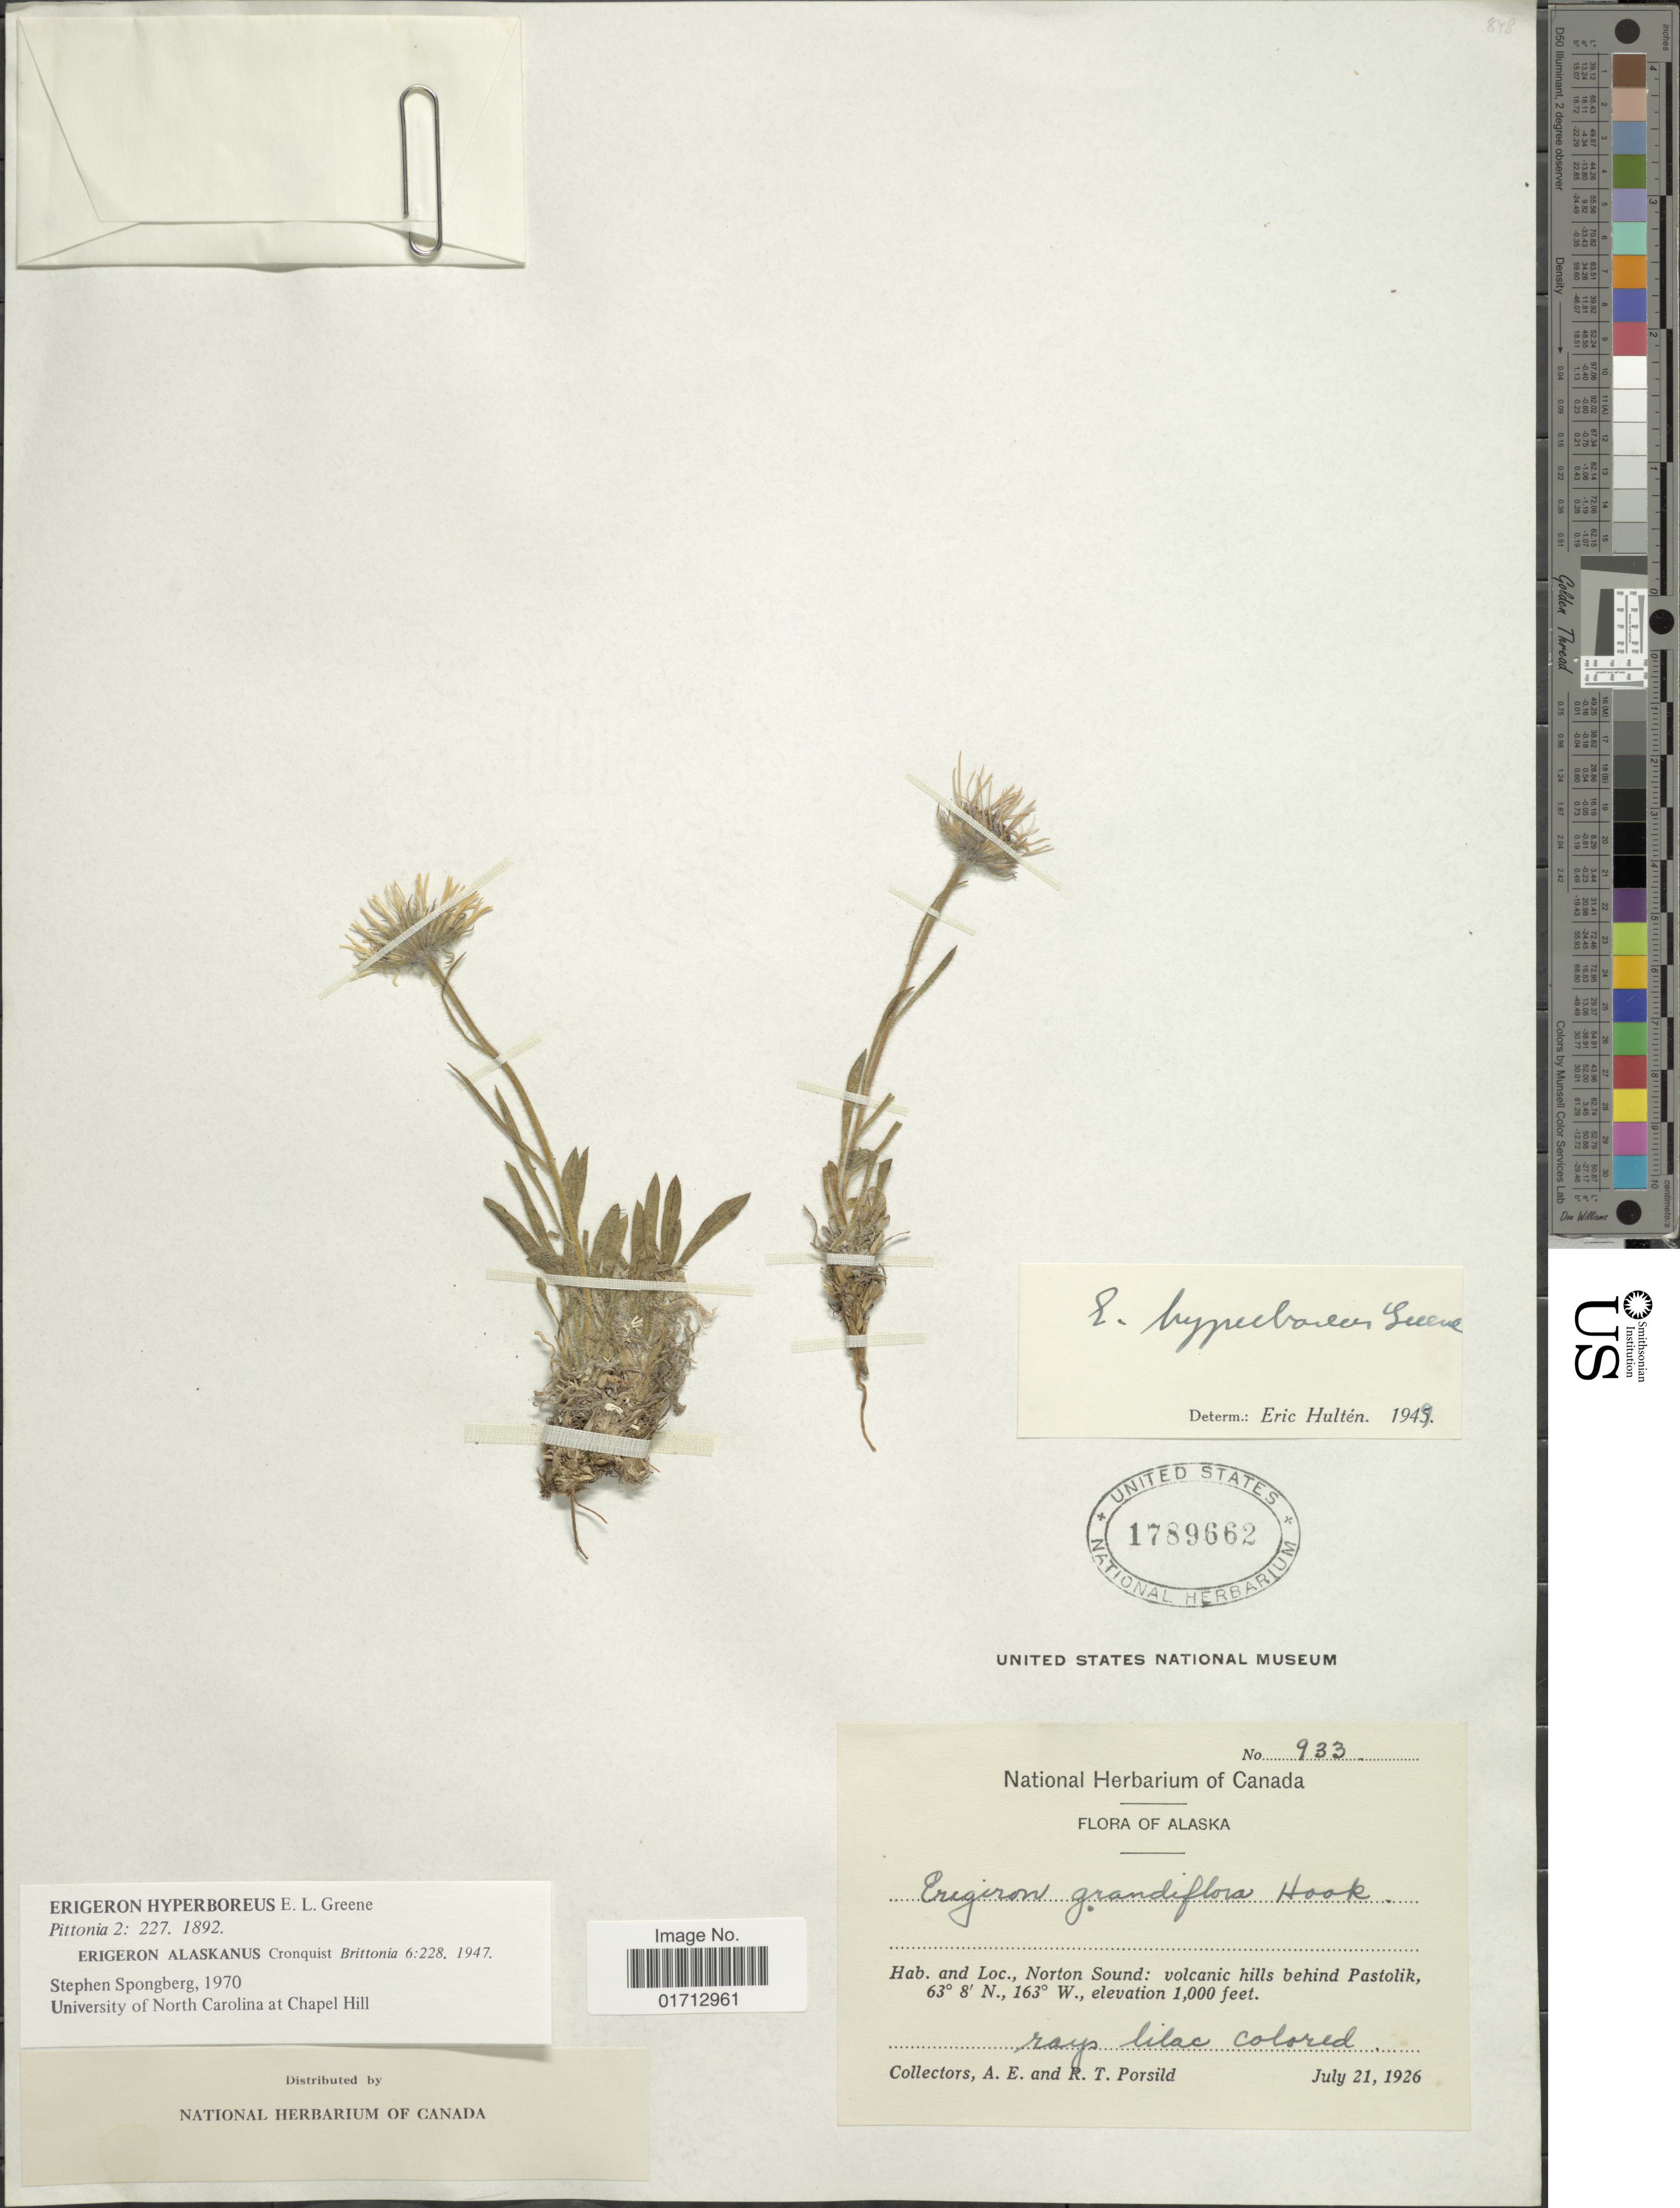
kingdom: Plantae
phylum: Tracheophyta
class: Magnoliopsida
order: Asterales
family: Asteraceae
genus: Erigeron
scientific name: Erigeron hyperboreus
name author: Greene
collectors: A. E. Porsild & R. T. Porsild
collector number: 933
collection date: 1926-07-21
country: United States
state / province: Alaska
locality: Norton Sound: volcanic hills behind Pastolik.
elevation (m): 305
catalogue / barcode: US 1789662